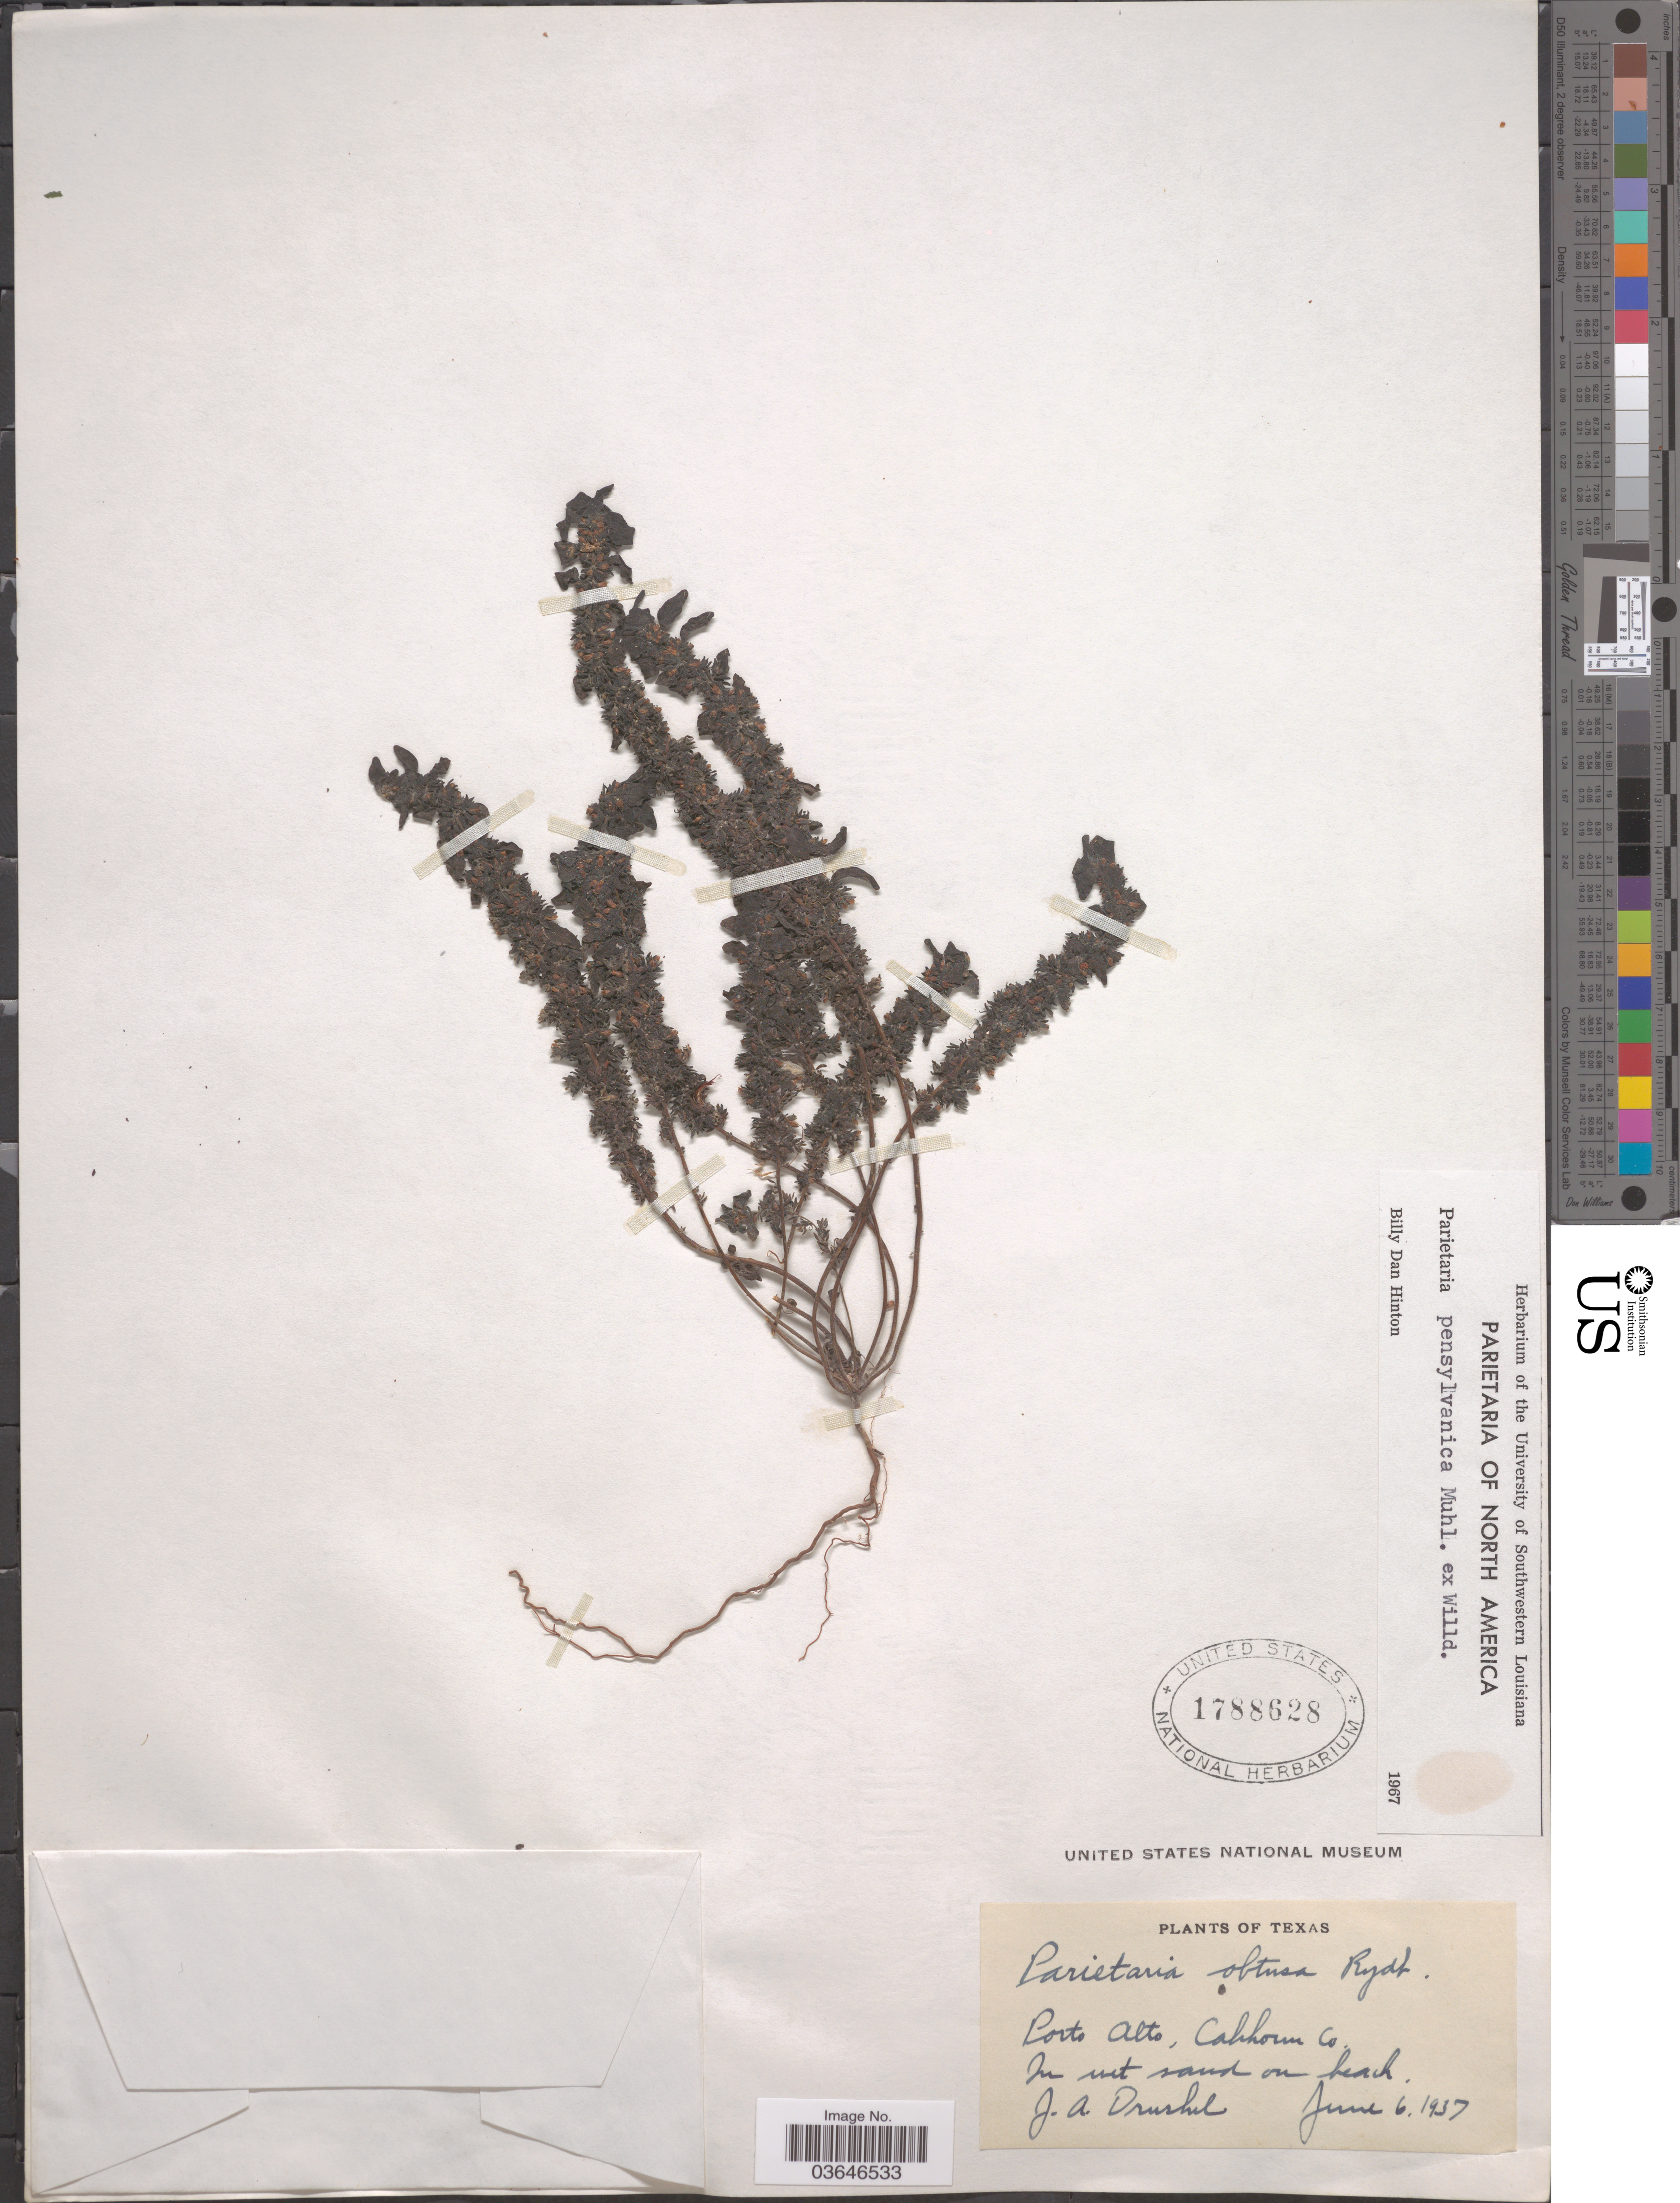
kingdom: Plantae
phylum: Tracheophyta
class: Magnoliopsida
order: Rosales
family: Urticaceae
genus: Parietaria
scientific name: Parietaria pensylvanica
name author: Muhl. ex Willd.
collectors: J. A. Drushel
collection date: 1937-06-06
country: United States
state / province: Texas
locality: Porto Alto, Calhoun Co.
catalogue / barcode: US 1788628